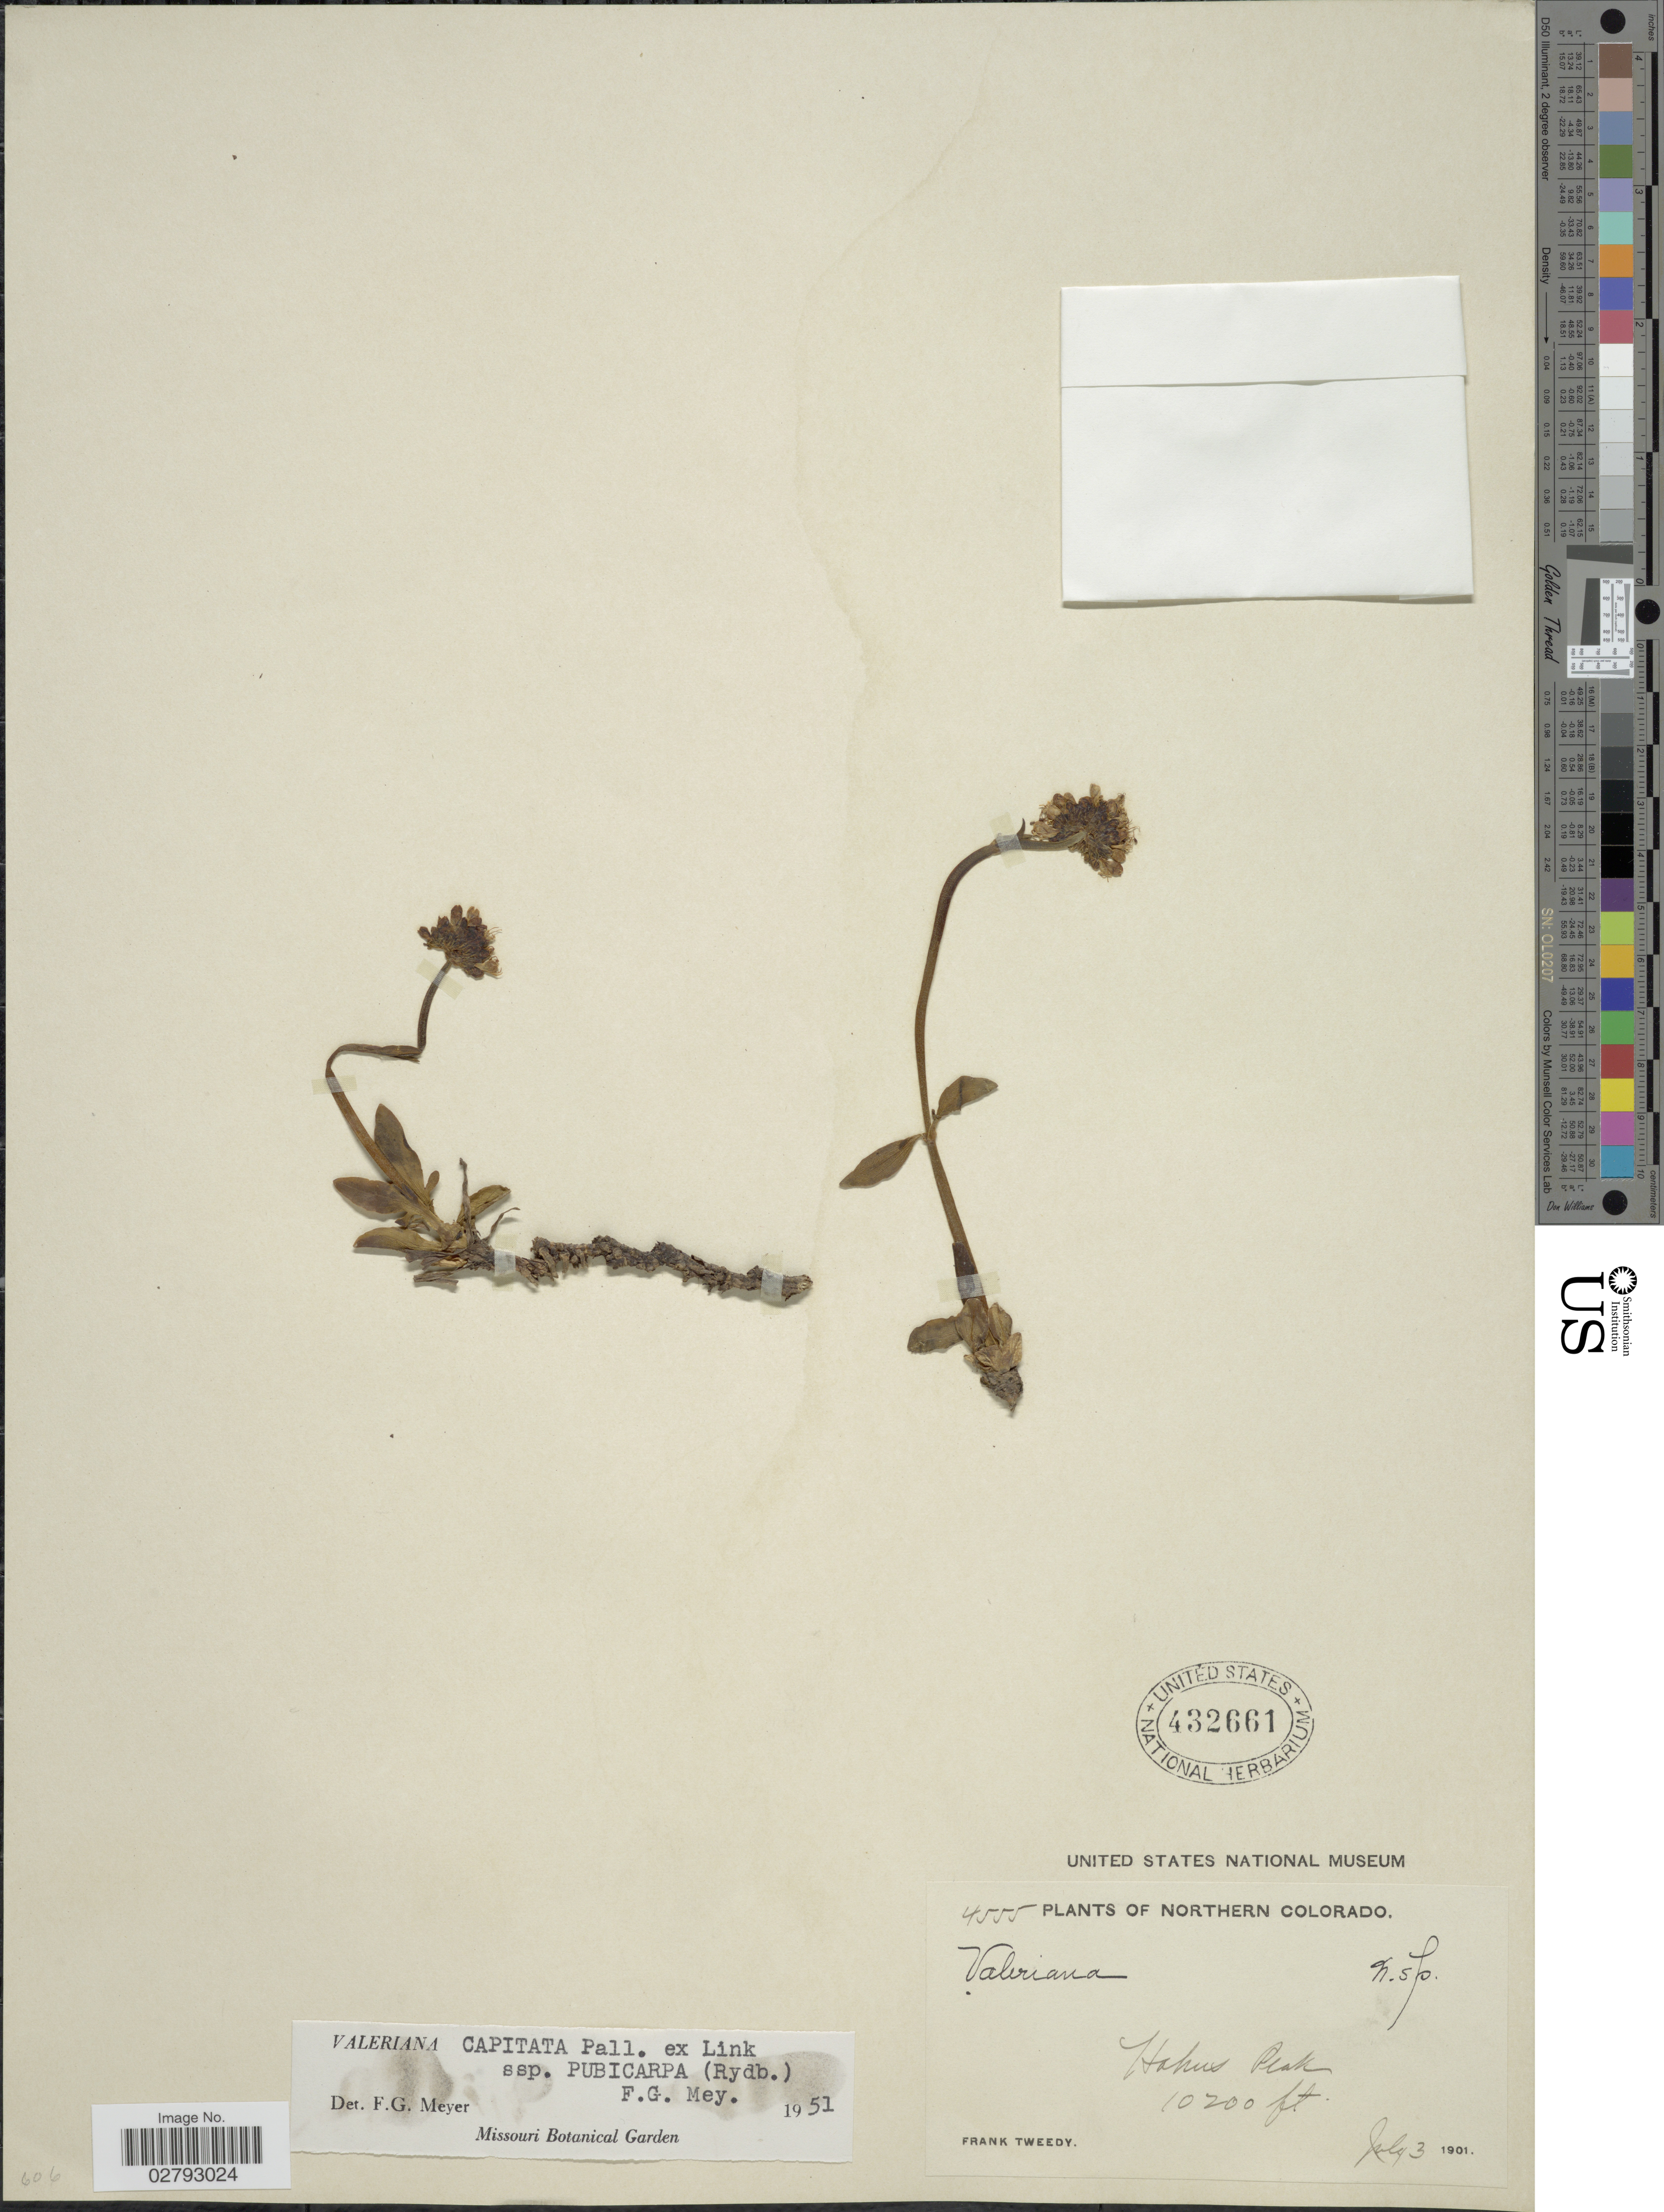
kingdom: Plantae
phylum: Tracheophyta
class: Magnoliopsida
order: Dipsacales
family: Caprifoliaceae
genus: Valeriana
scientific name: Valeriana capitata subsp. pubicarpa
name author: (Rydb.) F.G. Mey.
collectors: F. Tweedy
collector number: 4555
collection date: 1901-07-03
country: United States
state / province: Colorado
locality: Hahns Peak.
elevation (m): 3109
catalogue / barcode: US 432661